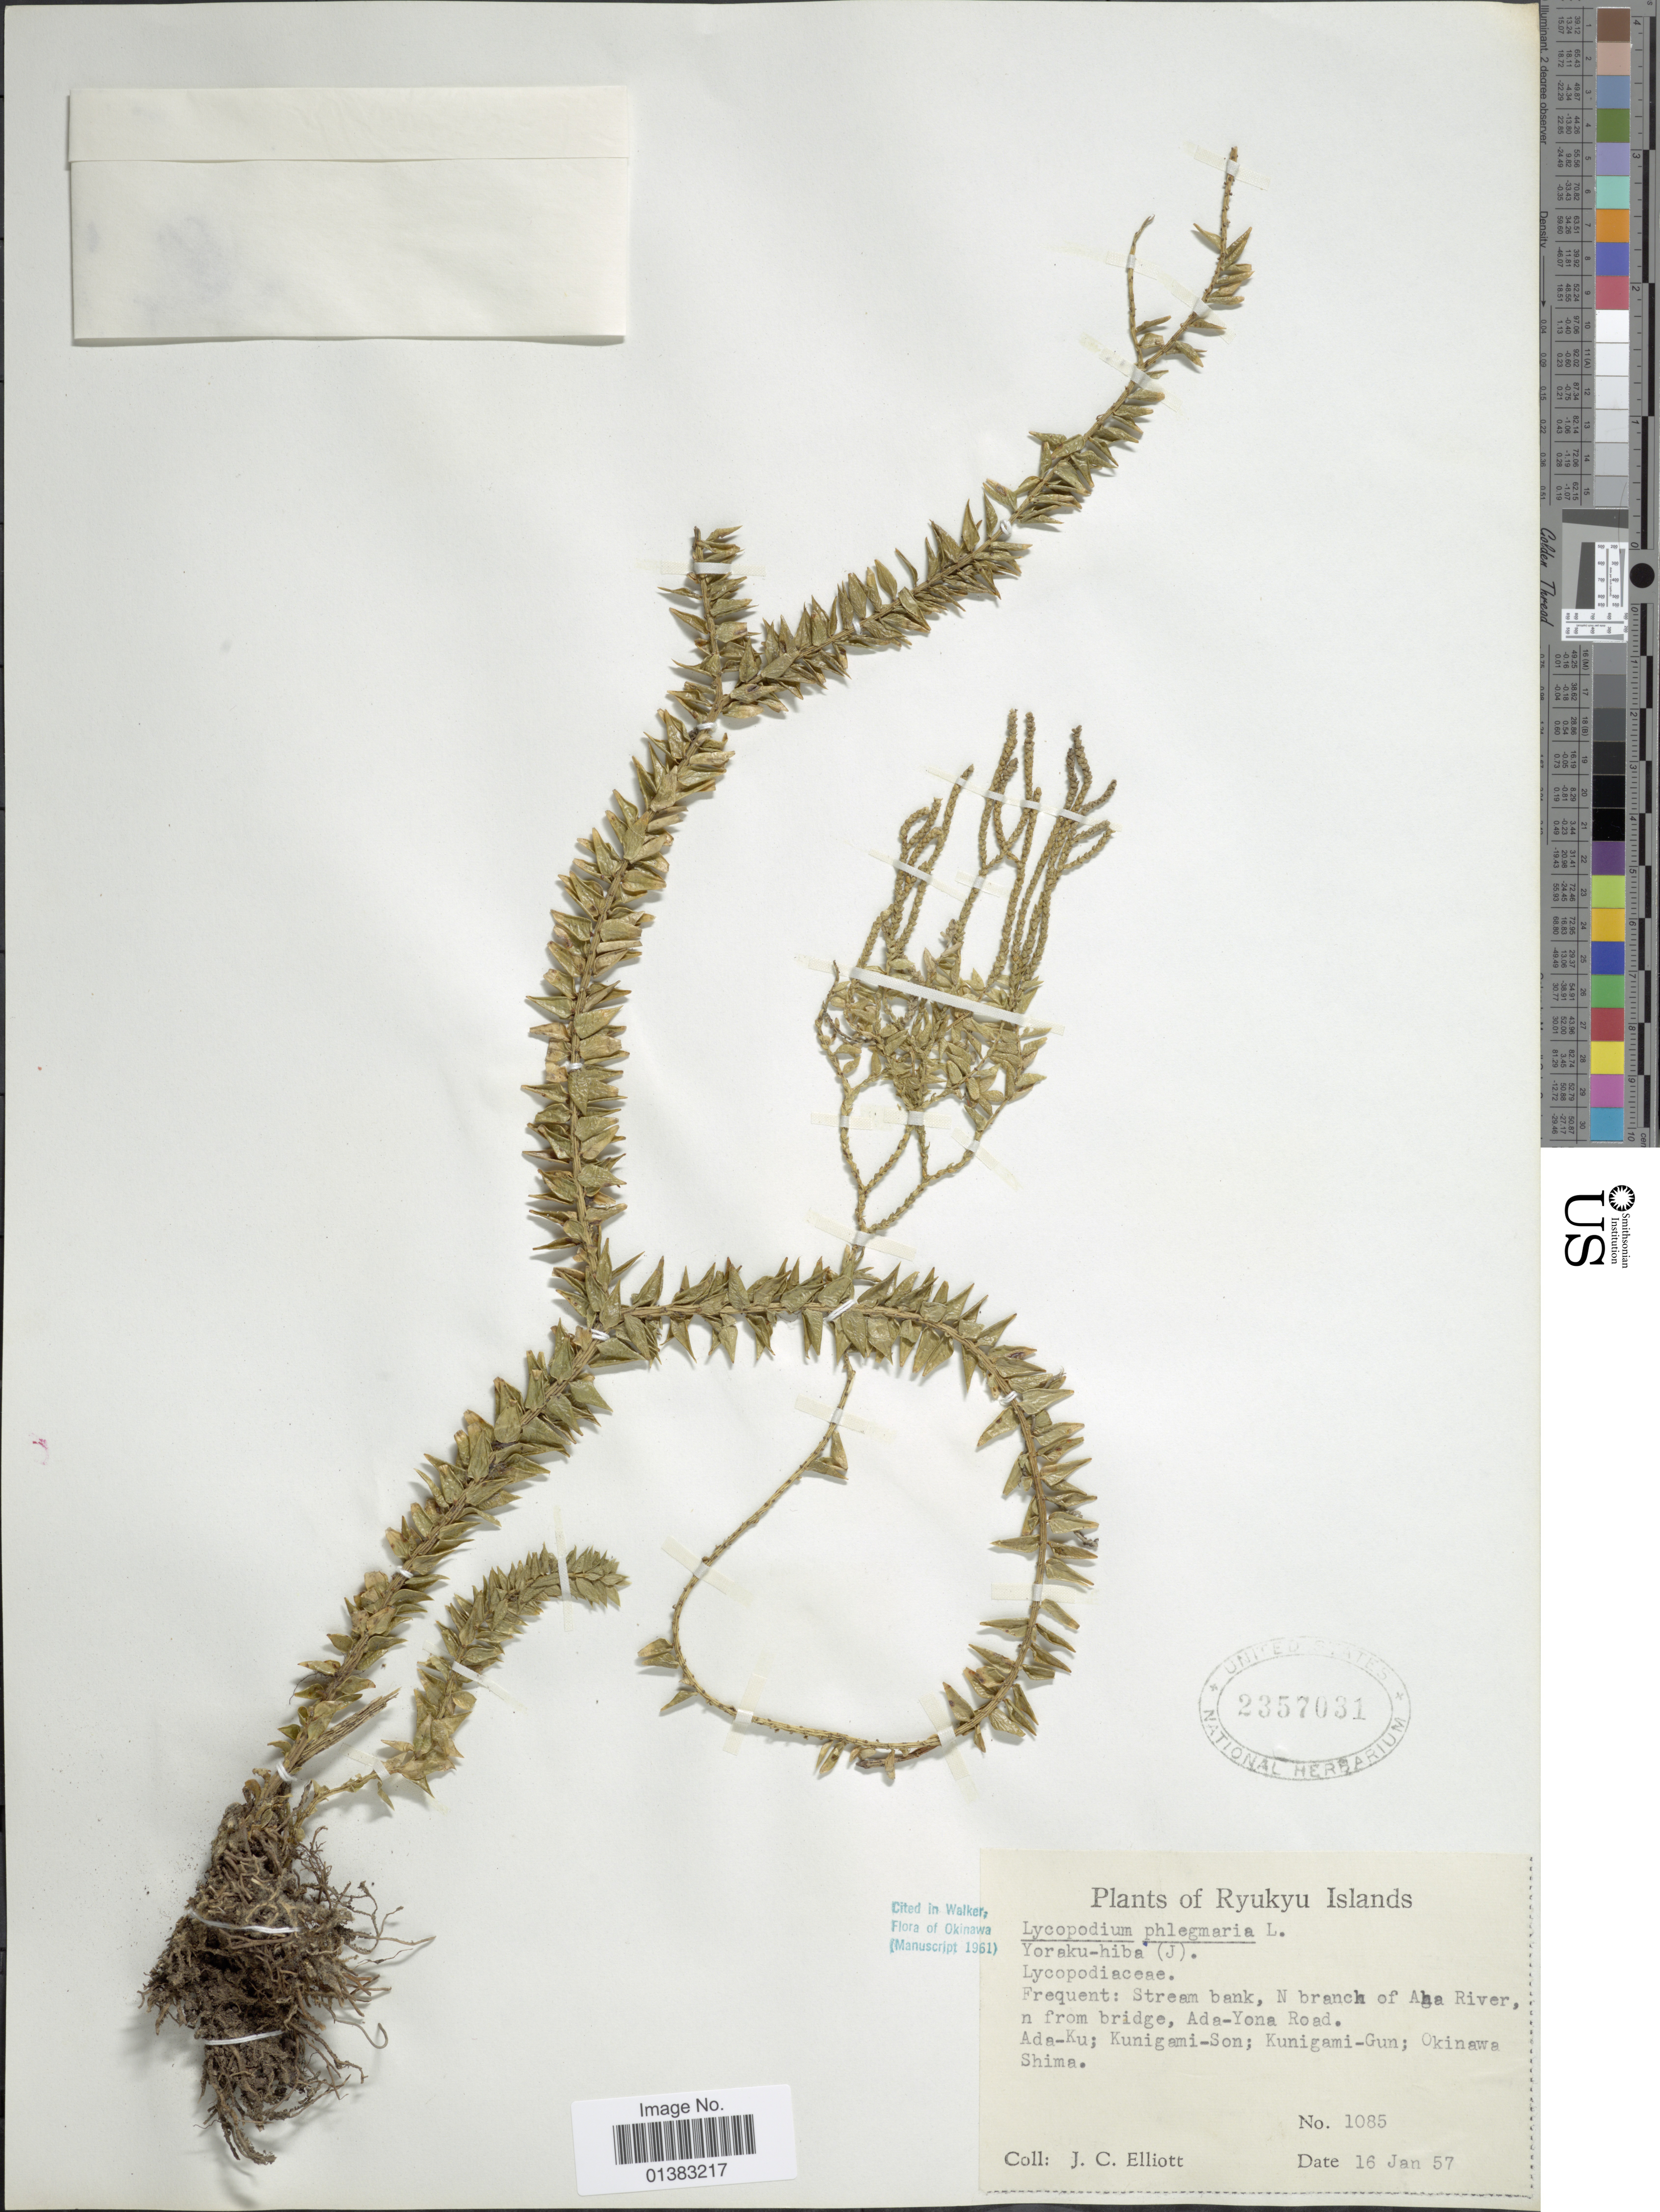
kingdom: Plantae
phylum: Tracheophyta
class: Lycopodiopsida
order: Lycopodiales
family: Lycopodiaceae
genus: Phlegmariurus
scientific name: Phlegmariurus phlegmaria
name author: (L.) Holub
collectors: J. C. Elliott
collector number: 1085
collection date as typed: Transcribed d/m/y: 16/1/57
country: Japan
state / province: Okinawa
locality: Ryukyu Islands. Stream bank, N branch of Aha River, n from bridge, Ada-Yona Road. Ada-Ku; Kunigami-Son; Kunigami-Gun; Okinawa Shima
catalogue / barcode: US 2357031